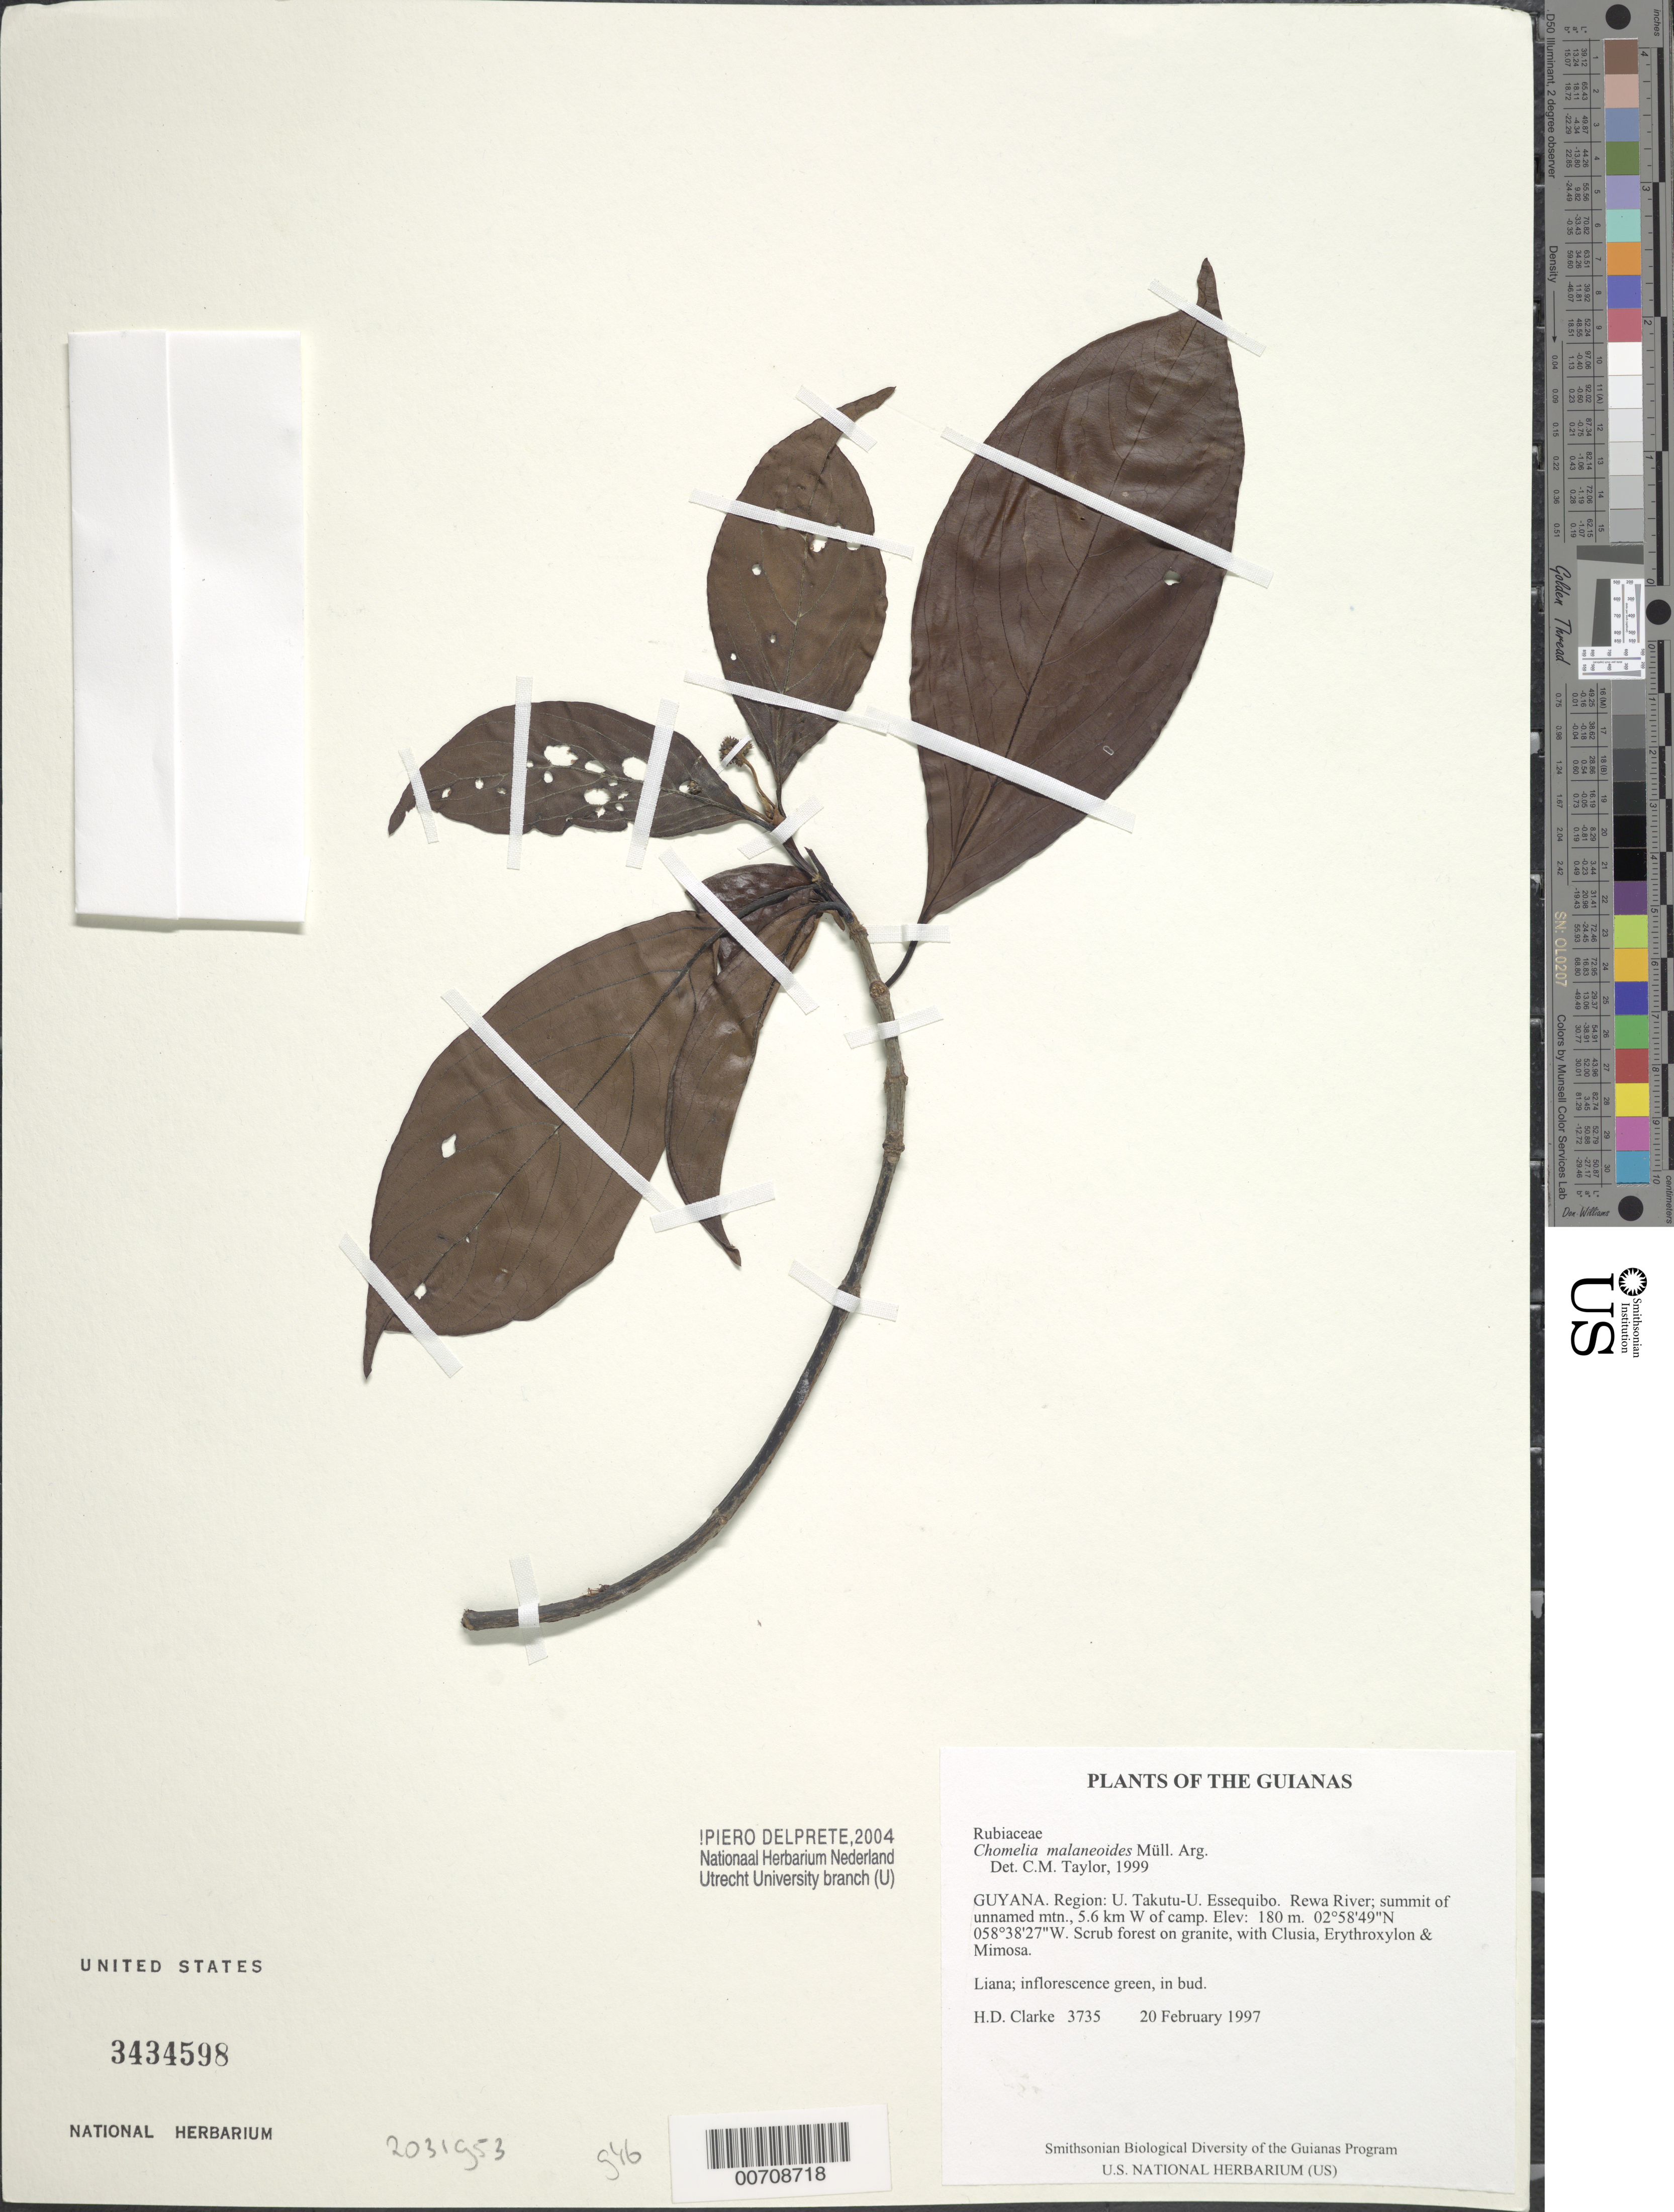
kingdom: Plantae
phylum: Tracheophyta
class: Magnoliopsida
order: Gentianales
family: Rubiaceae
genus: Chomelia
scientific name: Chomelia malaneoides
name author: Müll. Arg.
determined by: Taylor, Charlotte M.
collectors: H. D. Clarke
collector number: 3735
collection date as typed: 20 February 1997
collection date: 1997-02-20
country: Guyana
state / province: U. Takutu-U. Essequibo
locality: Rewa River; summit of unnamed mtn., 5.6 km W of camp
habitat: Scrub forest on granite, with Clusia, Erythroxylum & Mimosa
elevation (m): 180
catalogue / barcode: US 3434598